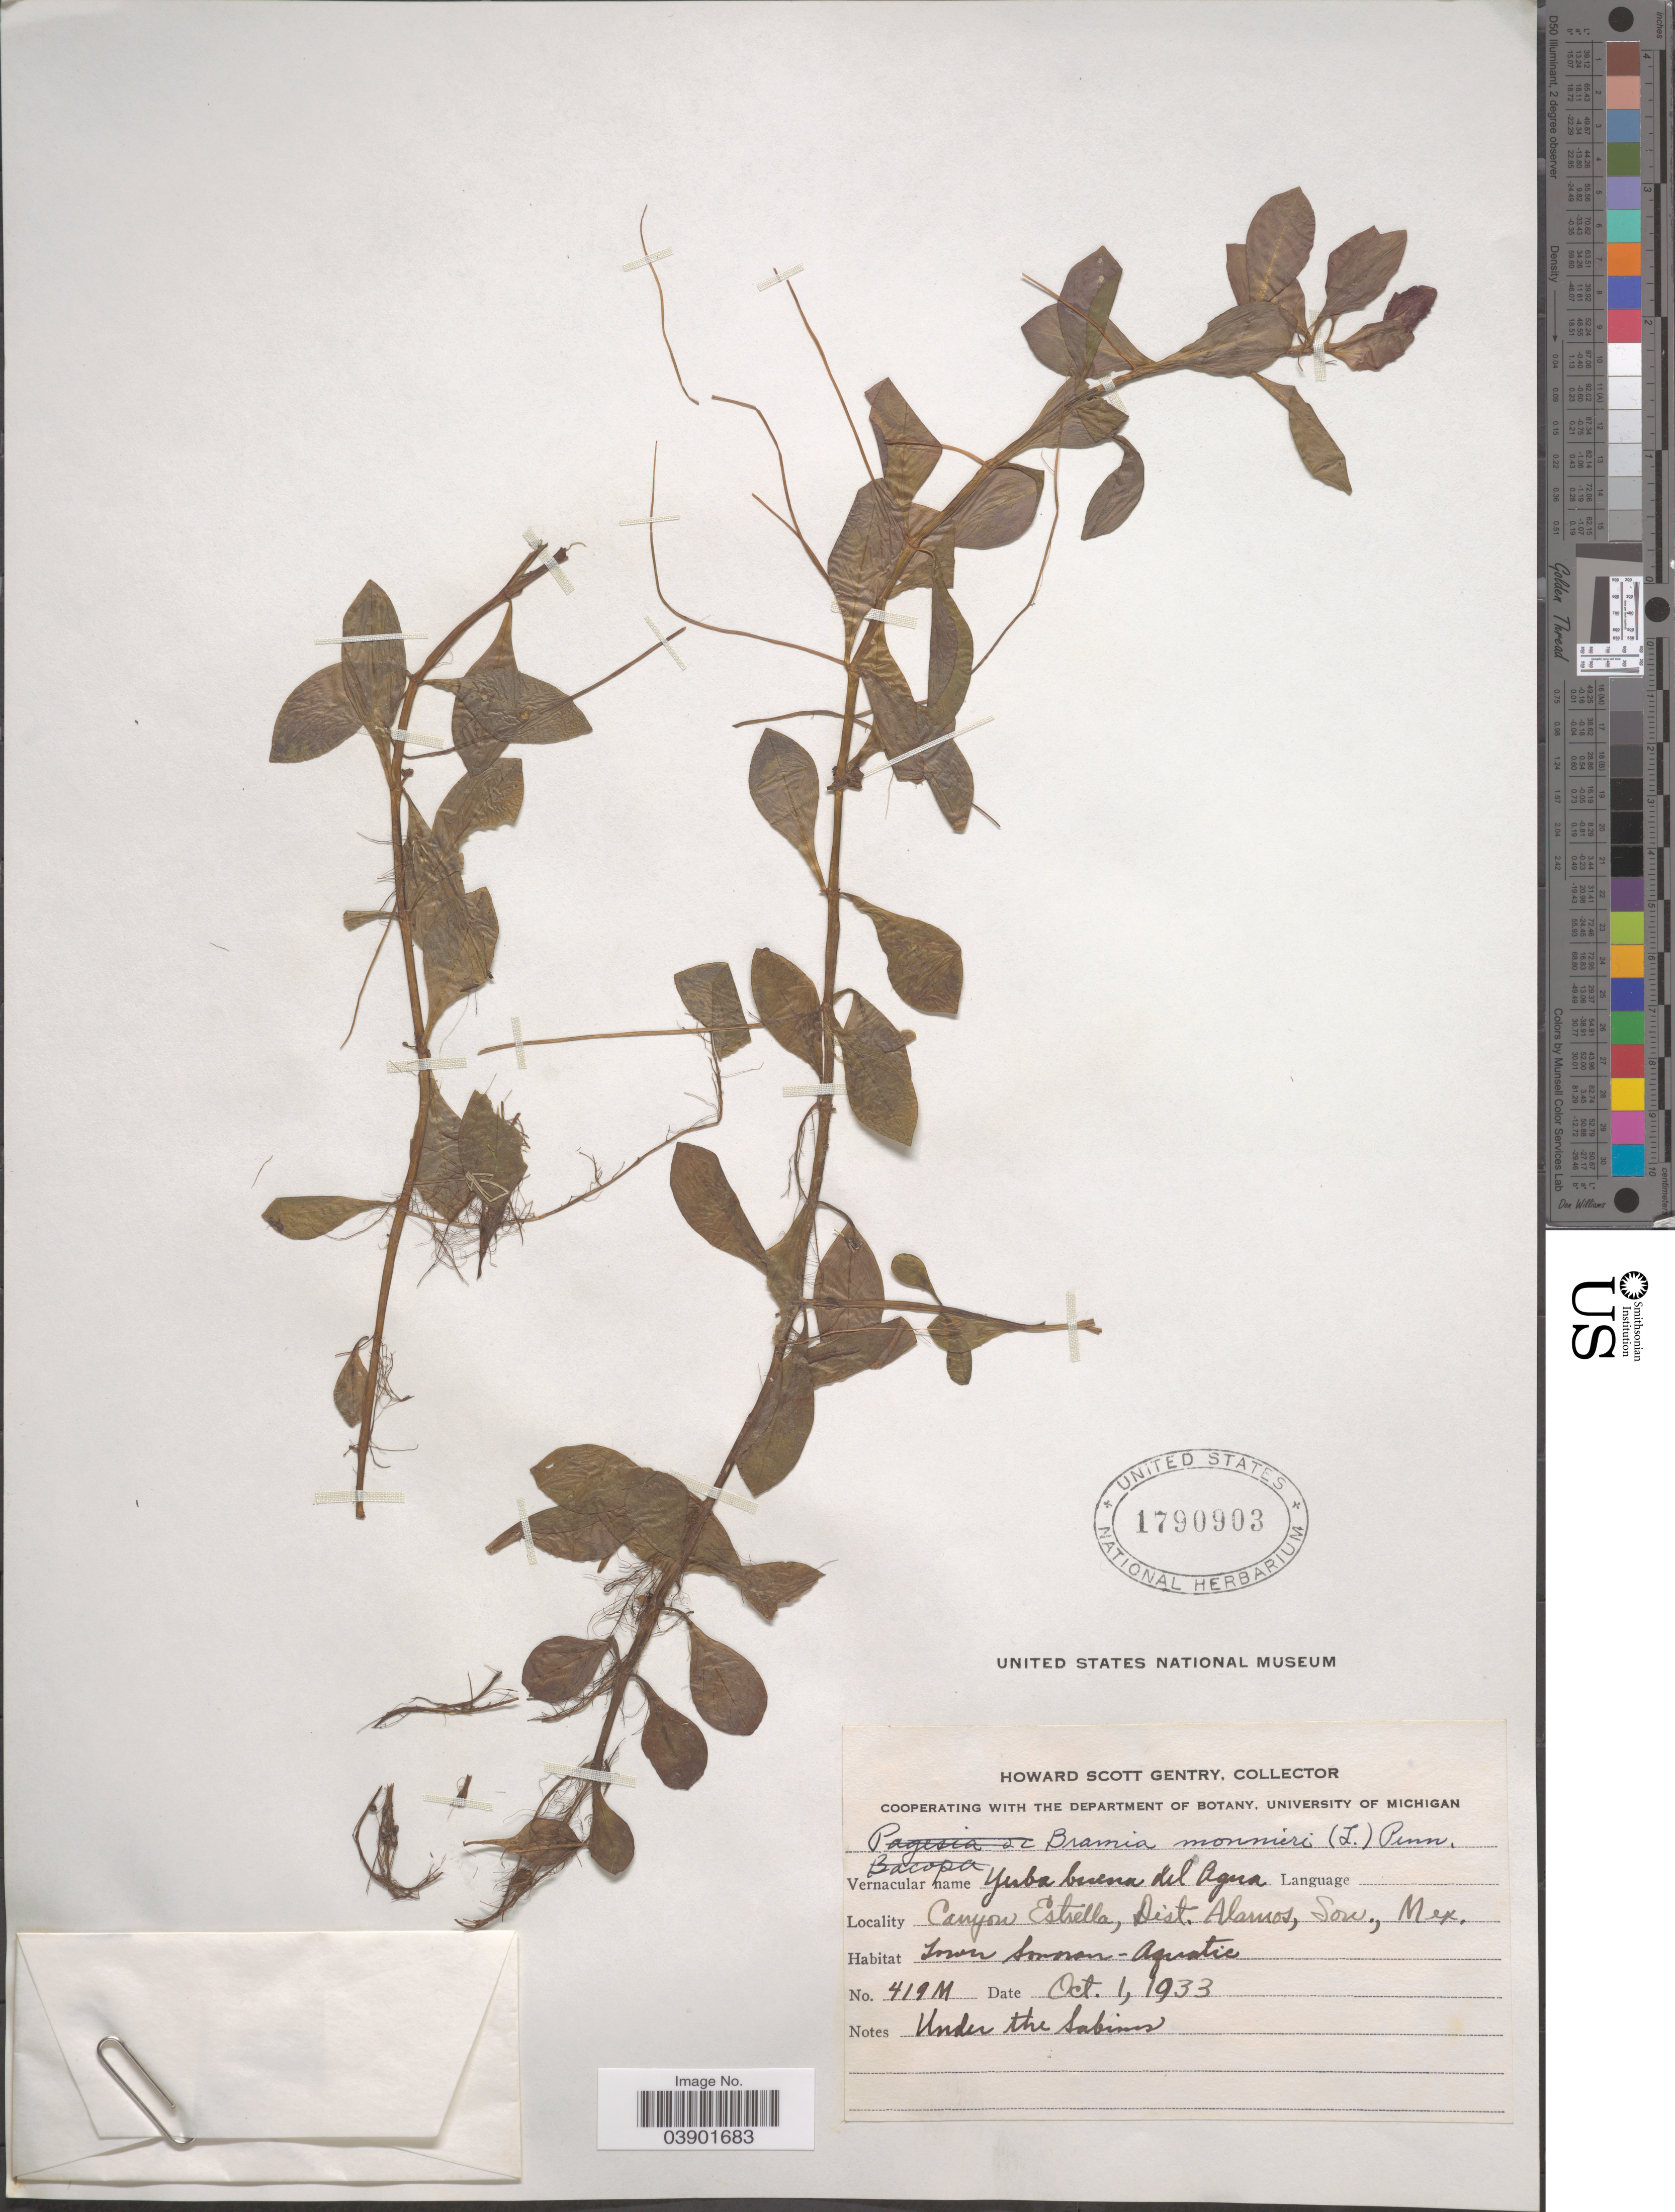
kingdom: Plantae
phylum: Tracheophyta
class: Magnoliopsida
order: Lamiales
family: Plantaginaceae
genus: Bacopa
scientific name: Bacopa monnieri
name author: (L.) Pennell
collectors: H. S. Gentry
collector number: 419M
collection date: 1933-10-01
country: Mexico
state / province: Sonora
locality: Canyon Estrella, Dist. Alamos.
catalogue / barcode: US 1790903